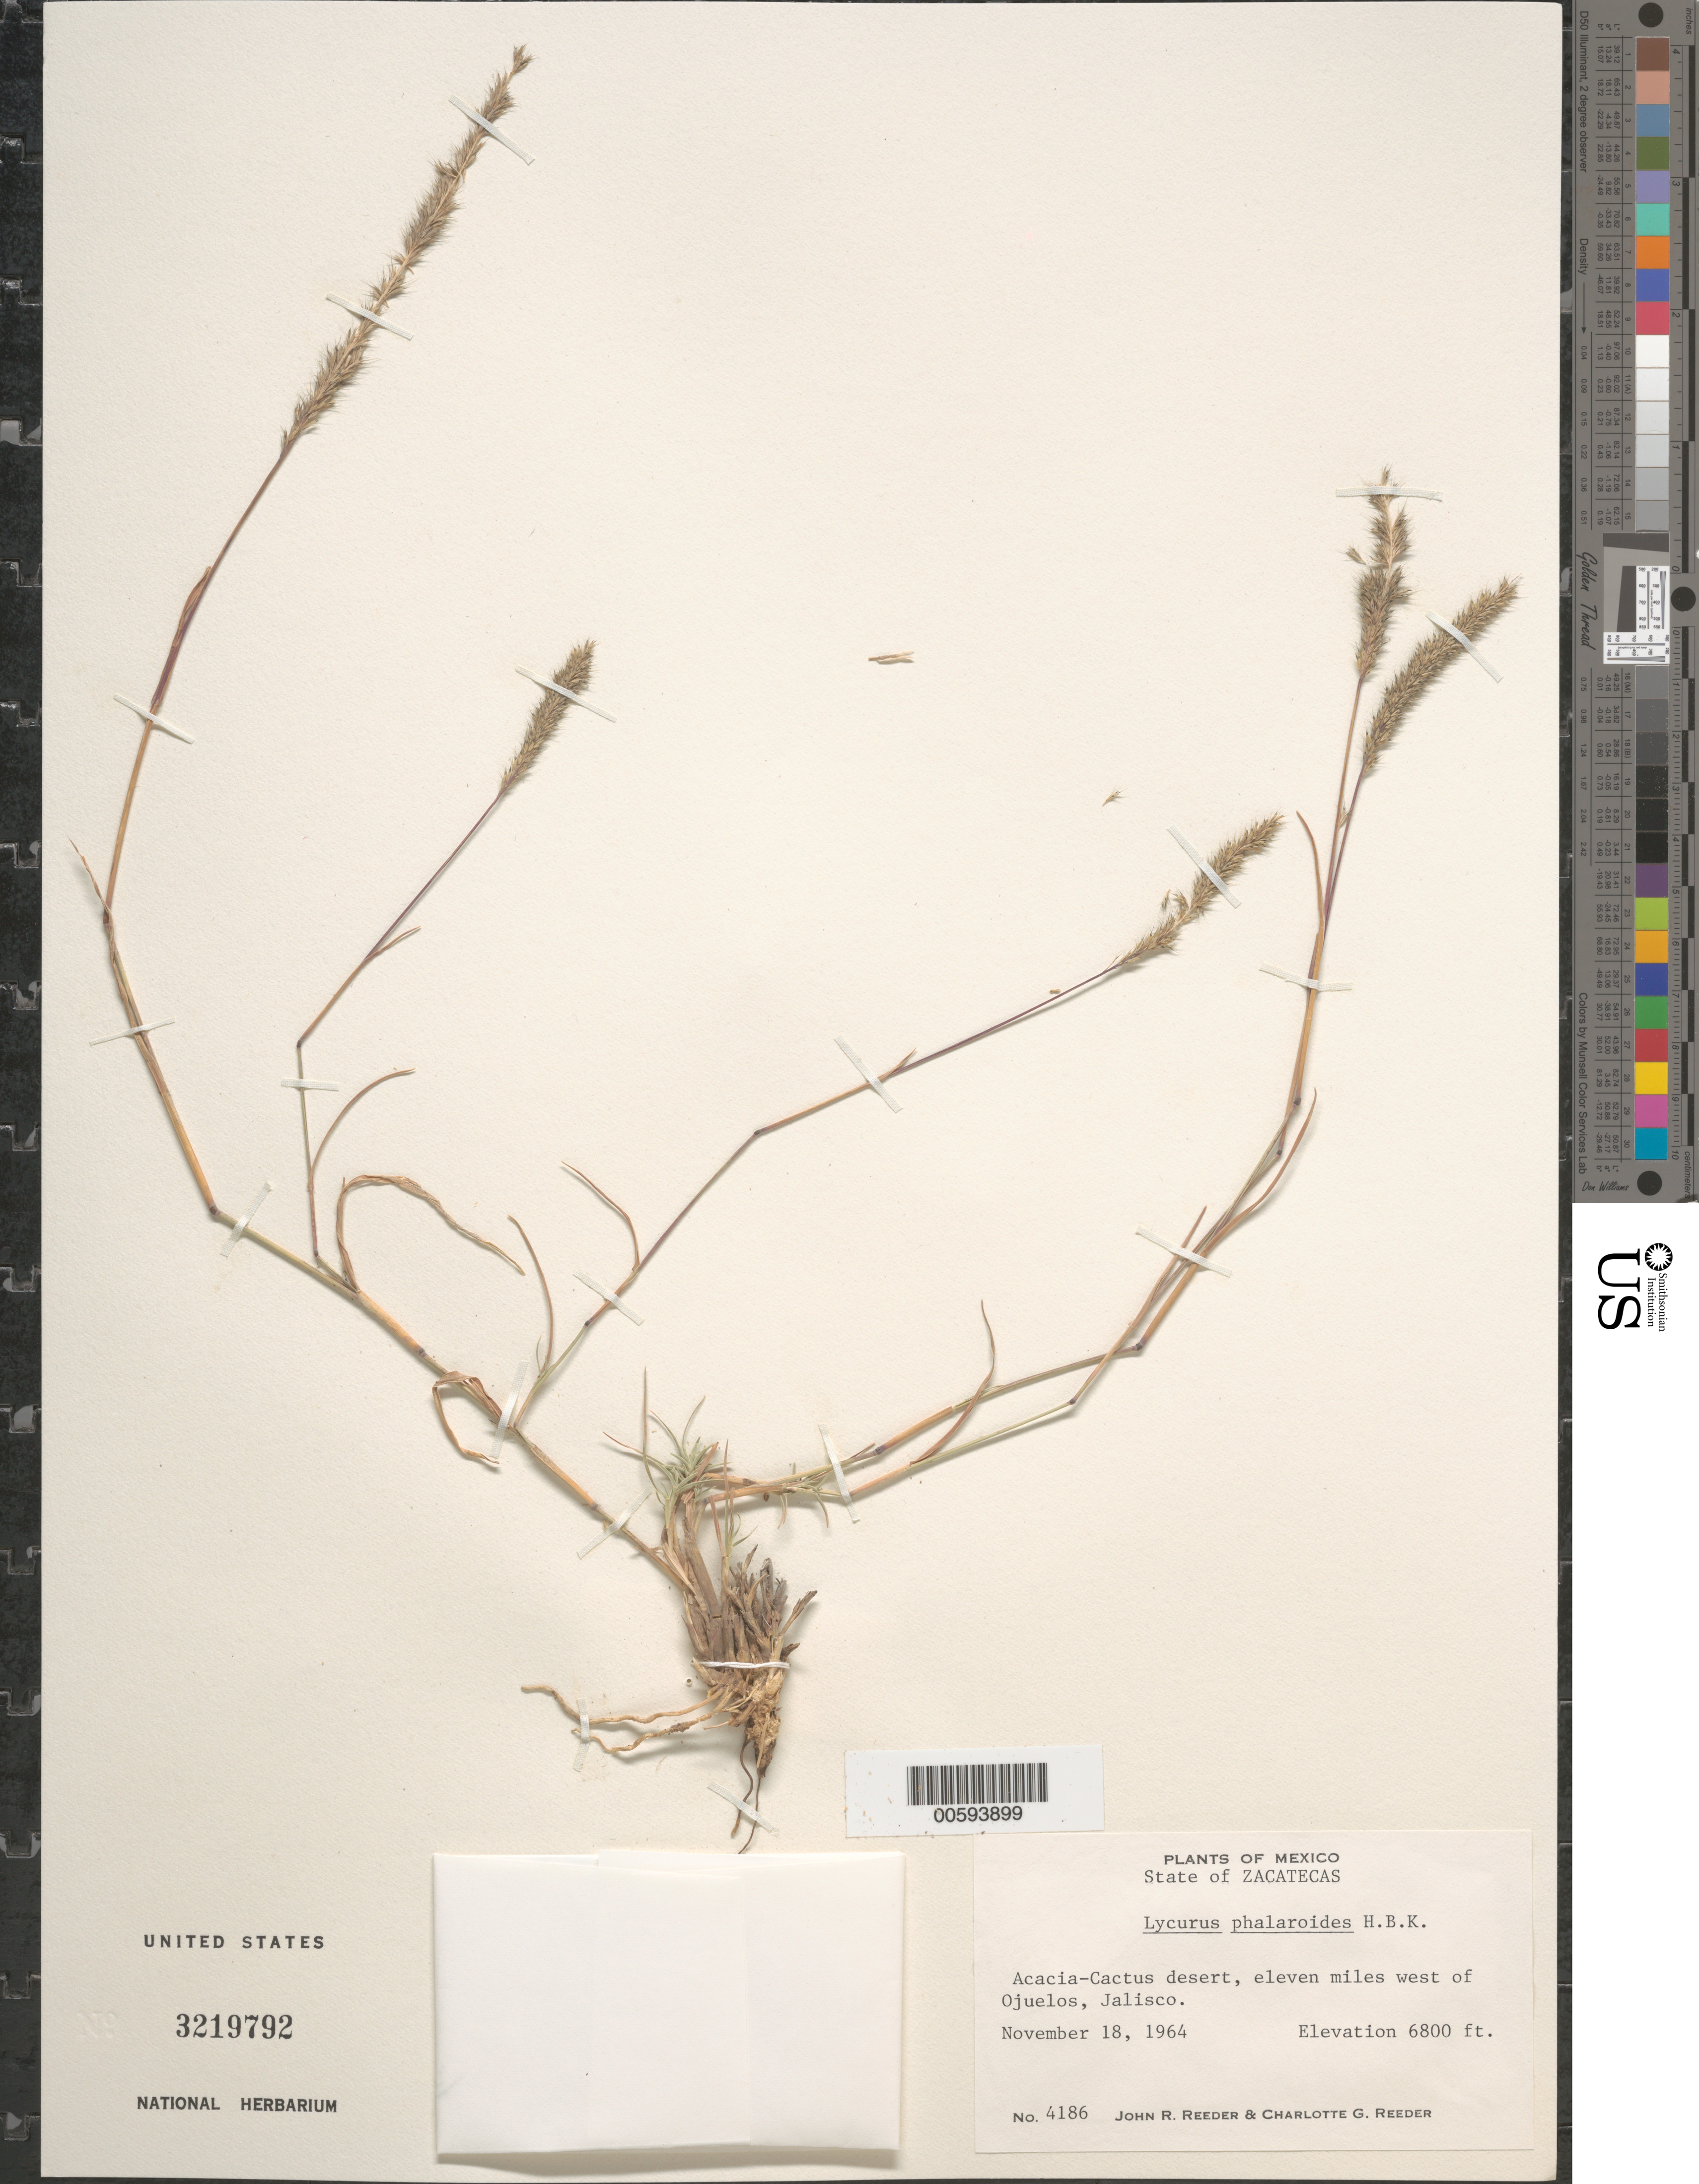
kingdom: Plantae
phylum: Tracheophyta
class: Liliopsida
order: Poales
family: Poaceae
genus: Lycurus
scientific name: Lycurus phalaroides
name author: Kunth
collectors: J. R. Reeder & C. G. Reeder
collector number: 4186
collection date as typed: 18 Nov 1964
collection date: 1964-11-18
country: Mexico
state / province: Zacatecas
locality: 11 mi W of Ojuelos, Jalisco.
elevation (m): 2073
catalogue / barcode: US 3219792